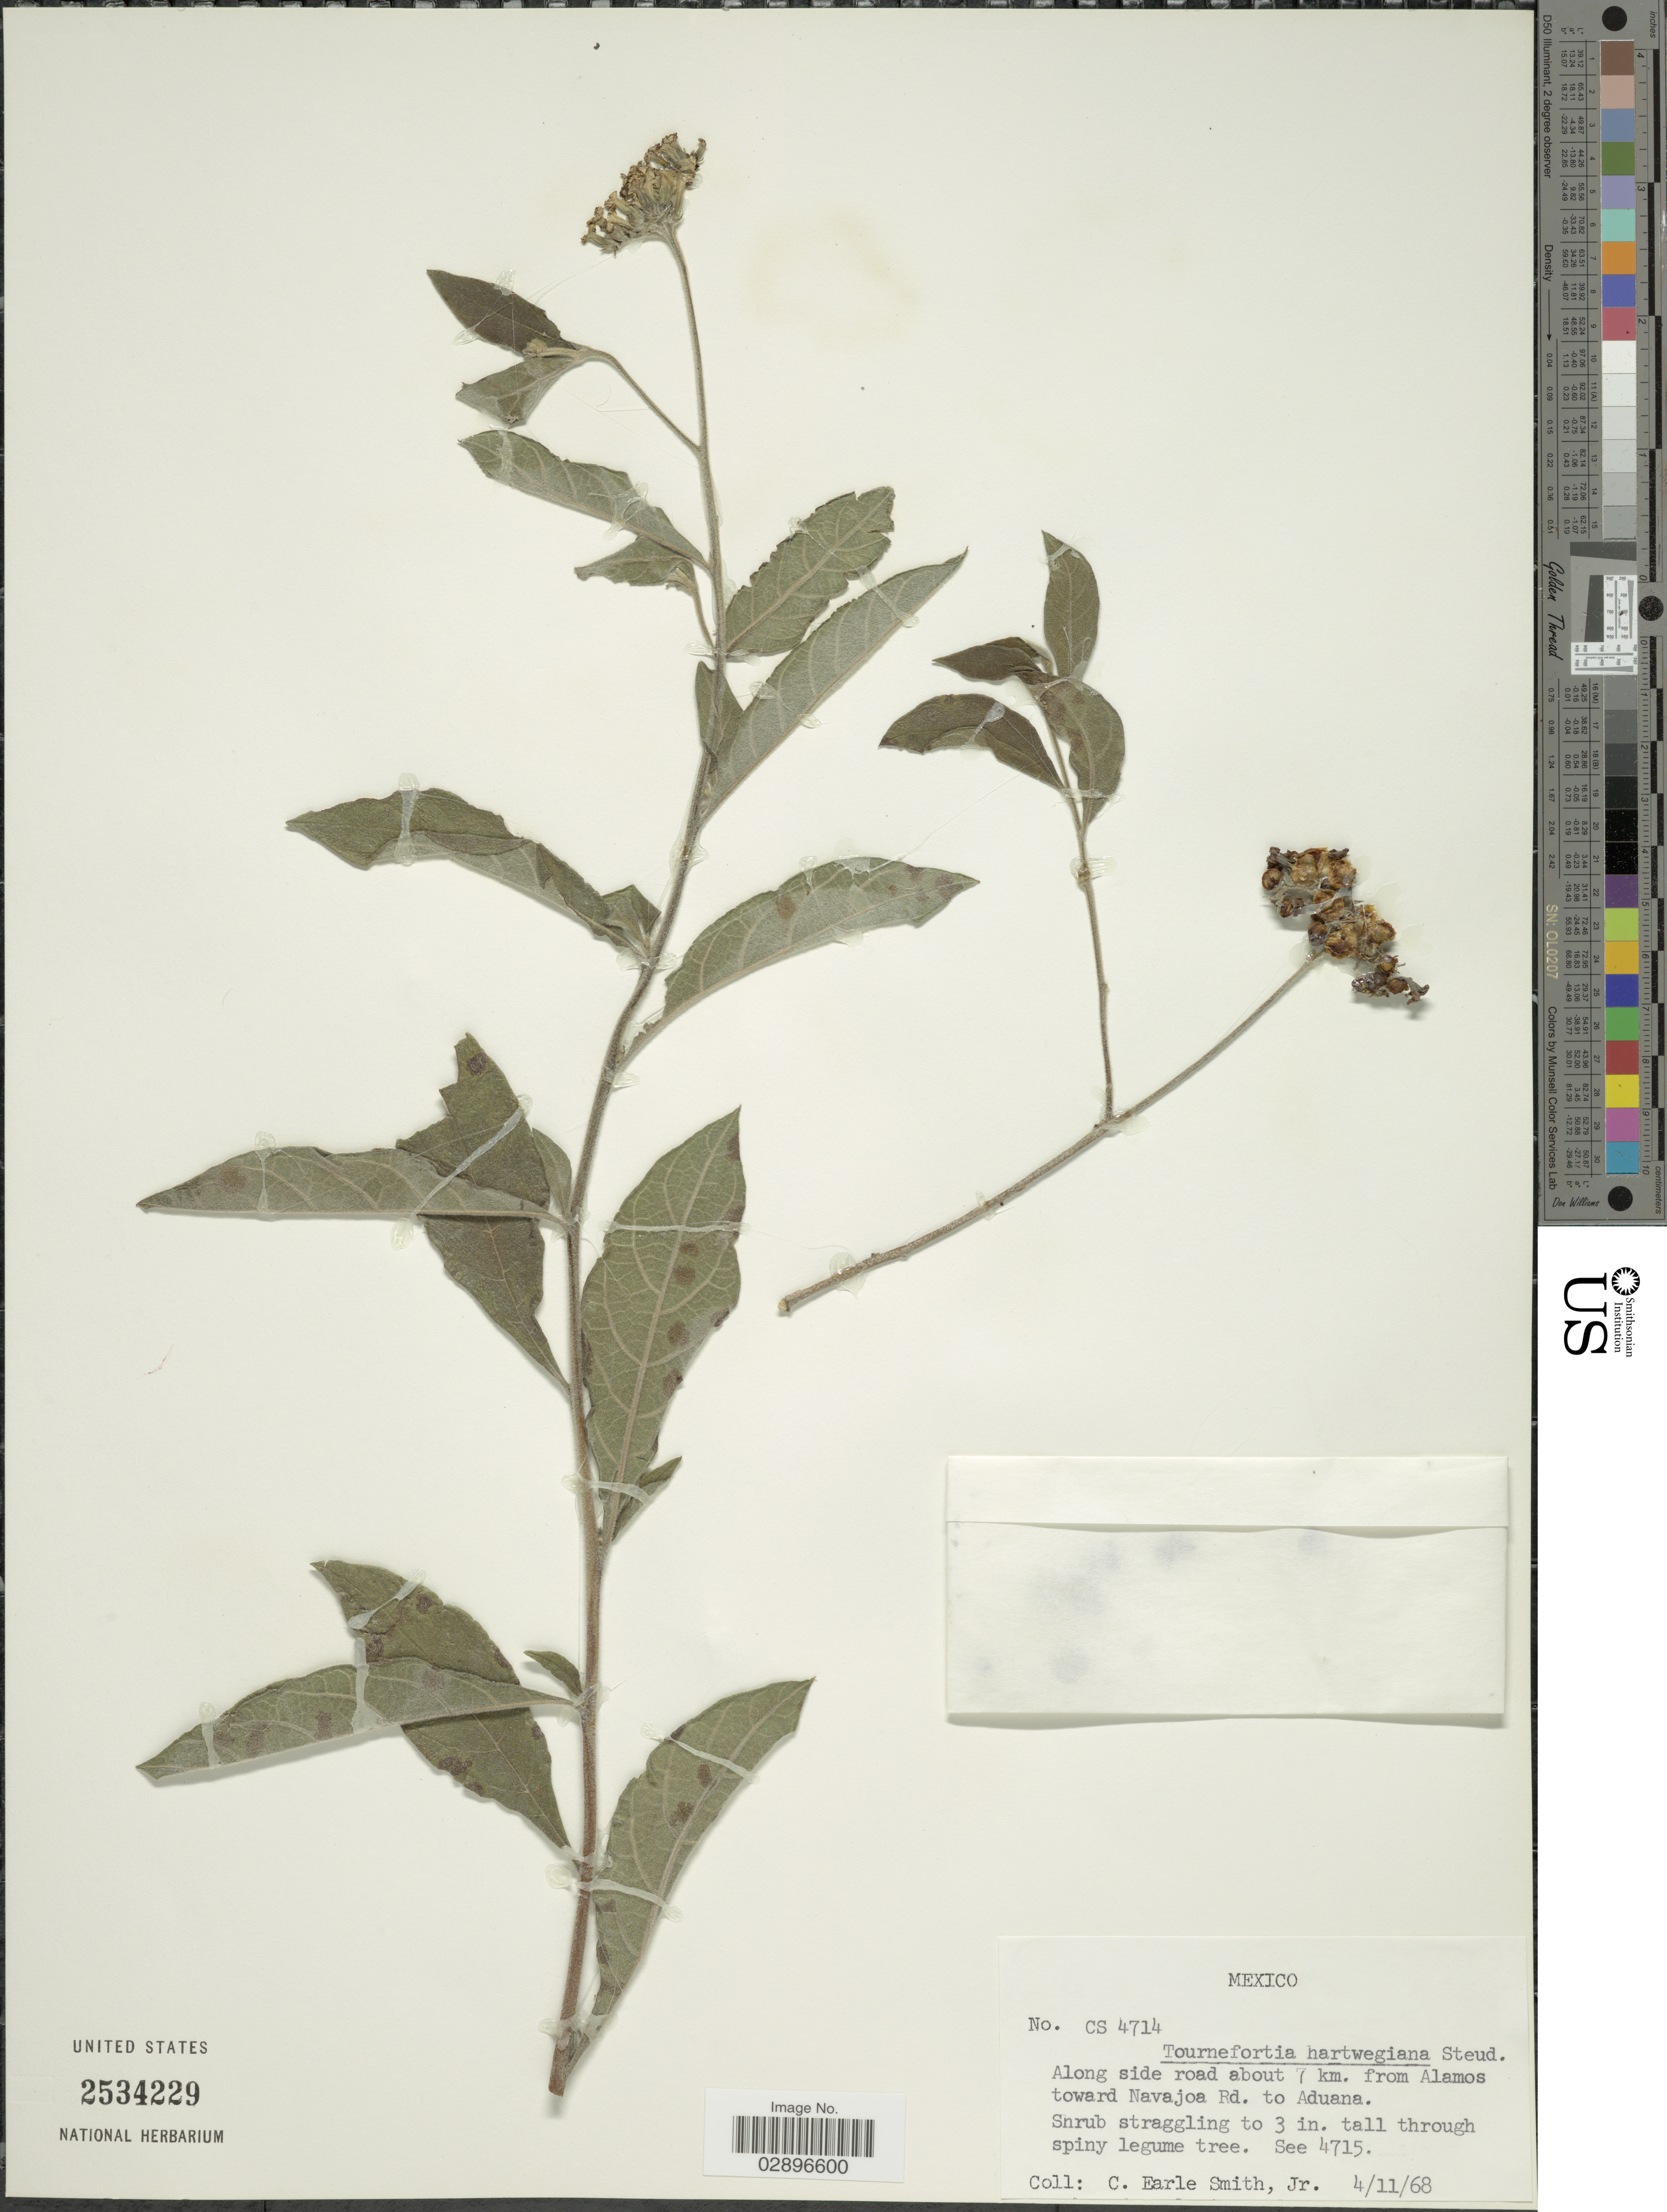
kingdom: Plantae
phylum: Tracheophyta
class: Magnoliopsida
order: Boraginales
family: Heliotropiaceae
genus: Tournefortia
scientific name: Tournefortia hartwegiana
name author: Steud.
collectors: C. E. Smith Jr.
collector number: CS 4714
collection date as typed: Transcribed d/m/y: 4/11/68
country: Mexico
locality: Along side road about 7 km. from Alamos toward Navajoa Rd. to Aduana.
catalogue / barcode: US 2534229